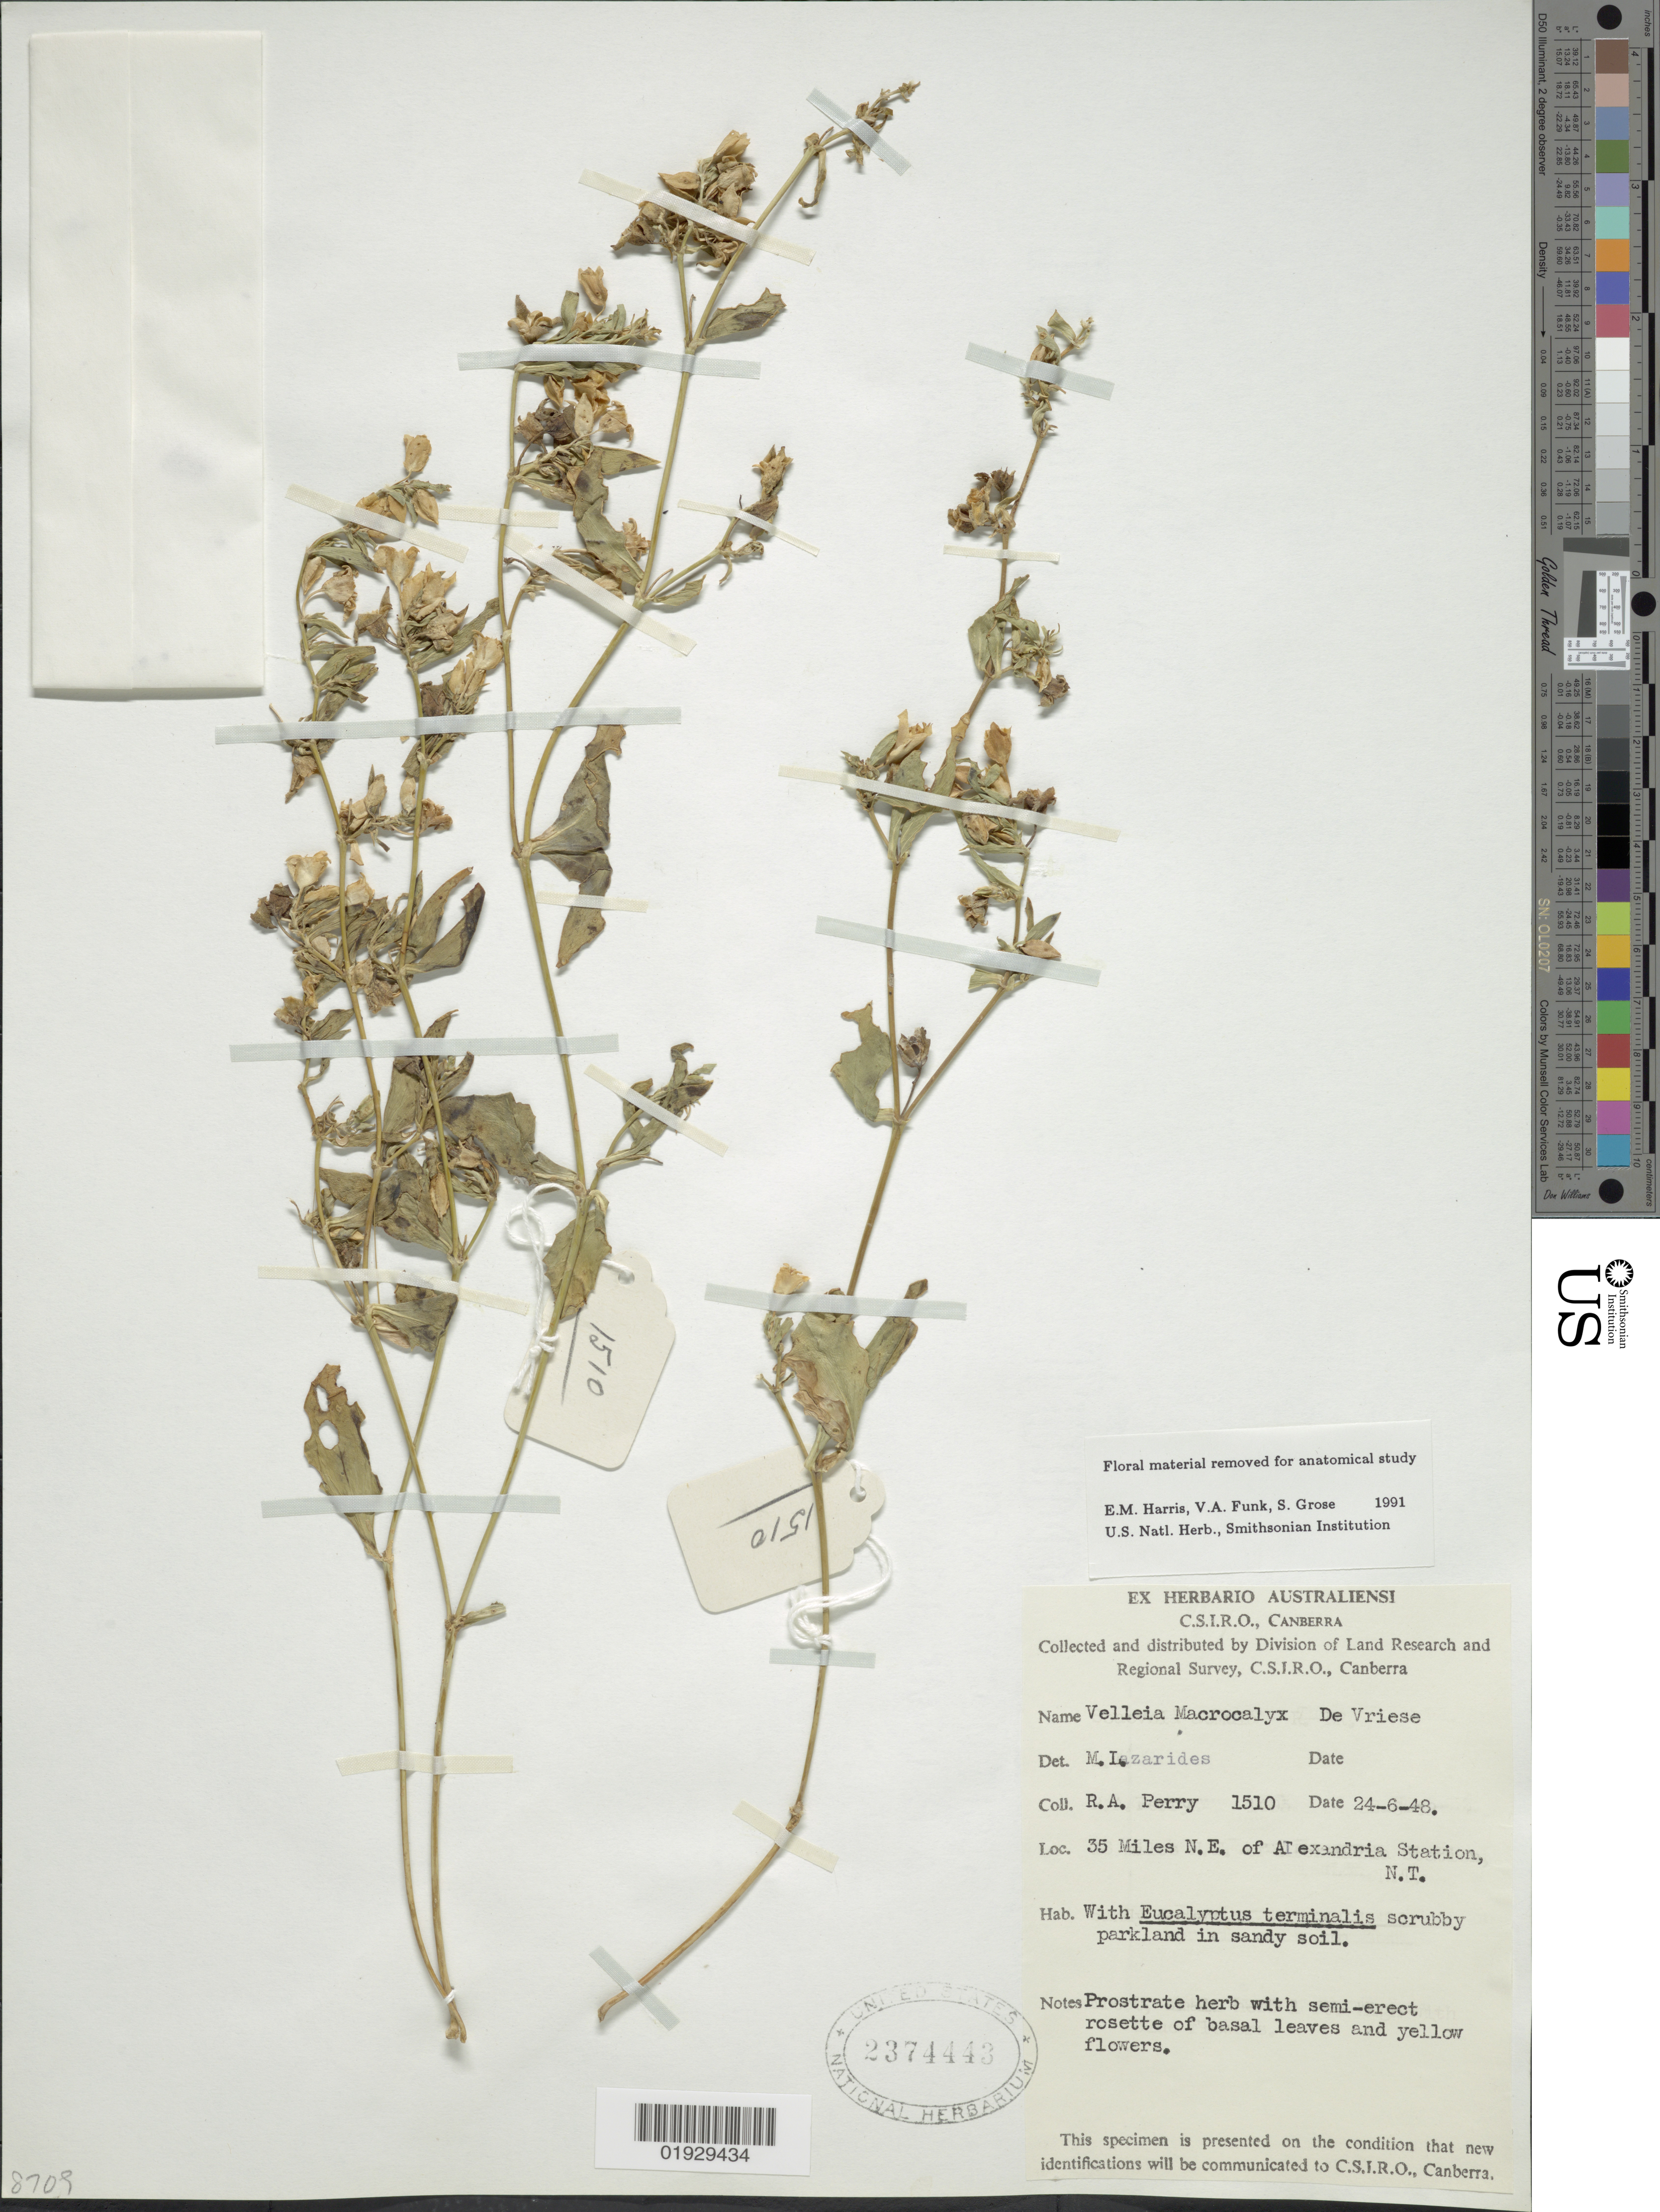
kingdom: Plantae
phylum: Tracheophyta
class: Magnoliopsida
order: Asterales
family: Goodeniaceae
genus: Velleia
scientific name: Velleia macrocalyx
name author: de Vriese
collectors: Perry, R. A.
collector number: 1510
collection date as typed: Transcribed d/m/y: 24/6/48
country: Australia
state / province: Northern Territory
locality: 35 Miles N.E. of Alexandria Station, N.T.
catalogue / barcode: US 2374443